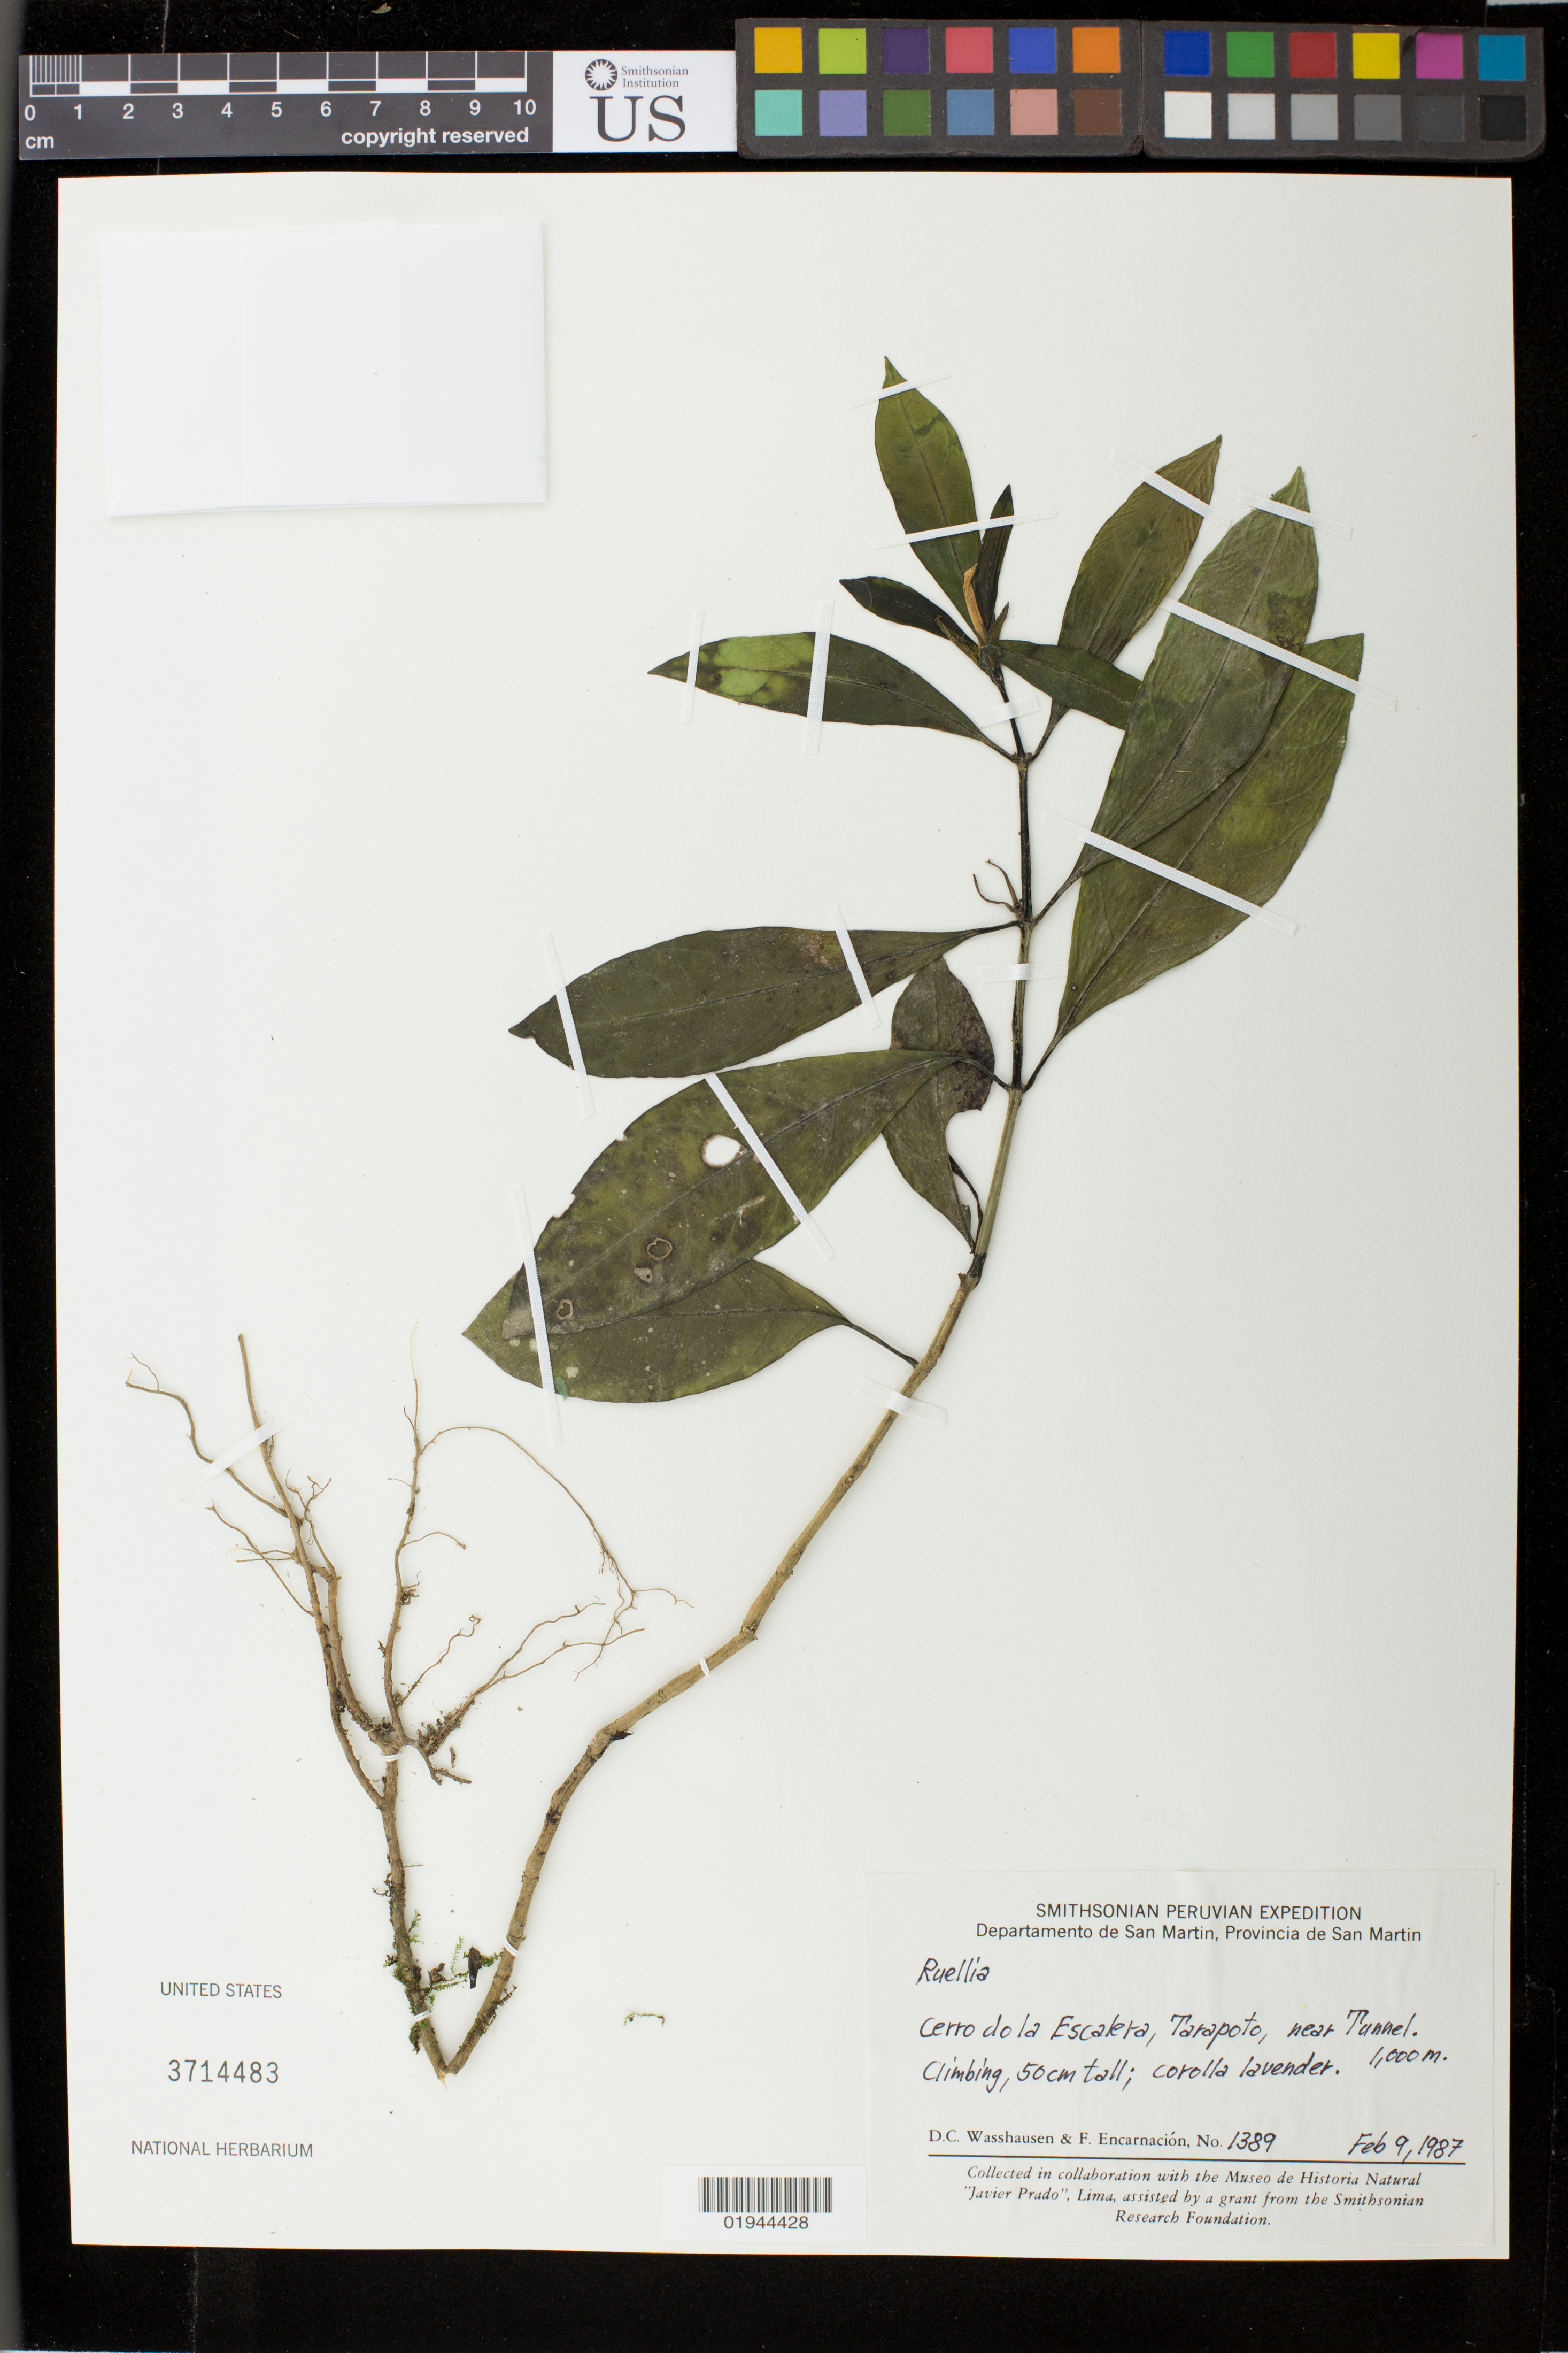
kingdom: Plantae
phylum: Tracheophyta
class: Magnoliopsida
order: Lamiales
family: Acanthaceae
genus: Ruellia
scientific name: Ruellia sp.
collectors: D. C. Wasshausen & F. Encarnación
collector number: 1389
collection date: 1987-02-09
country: Peru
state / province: San Martín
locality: Cerro de la Escalera, Tarapoto, near Tunnel.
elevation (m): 1000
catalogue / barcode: US 3714483